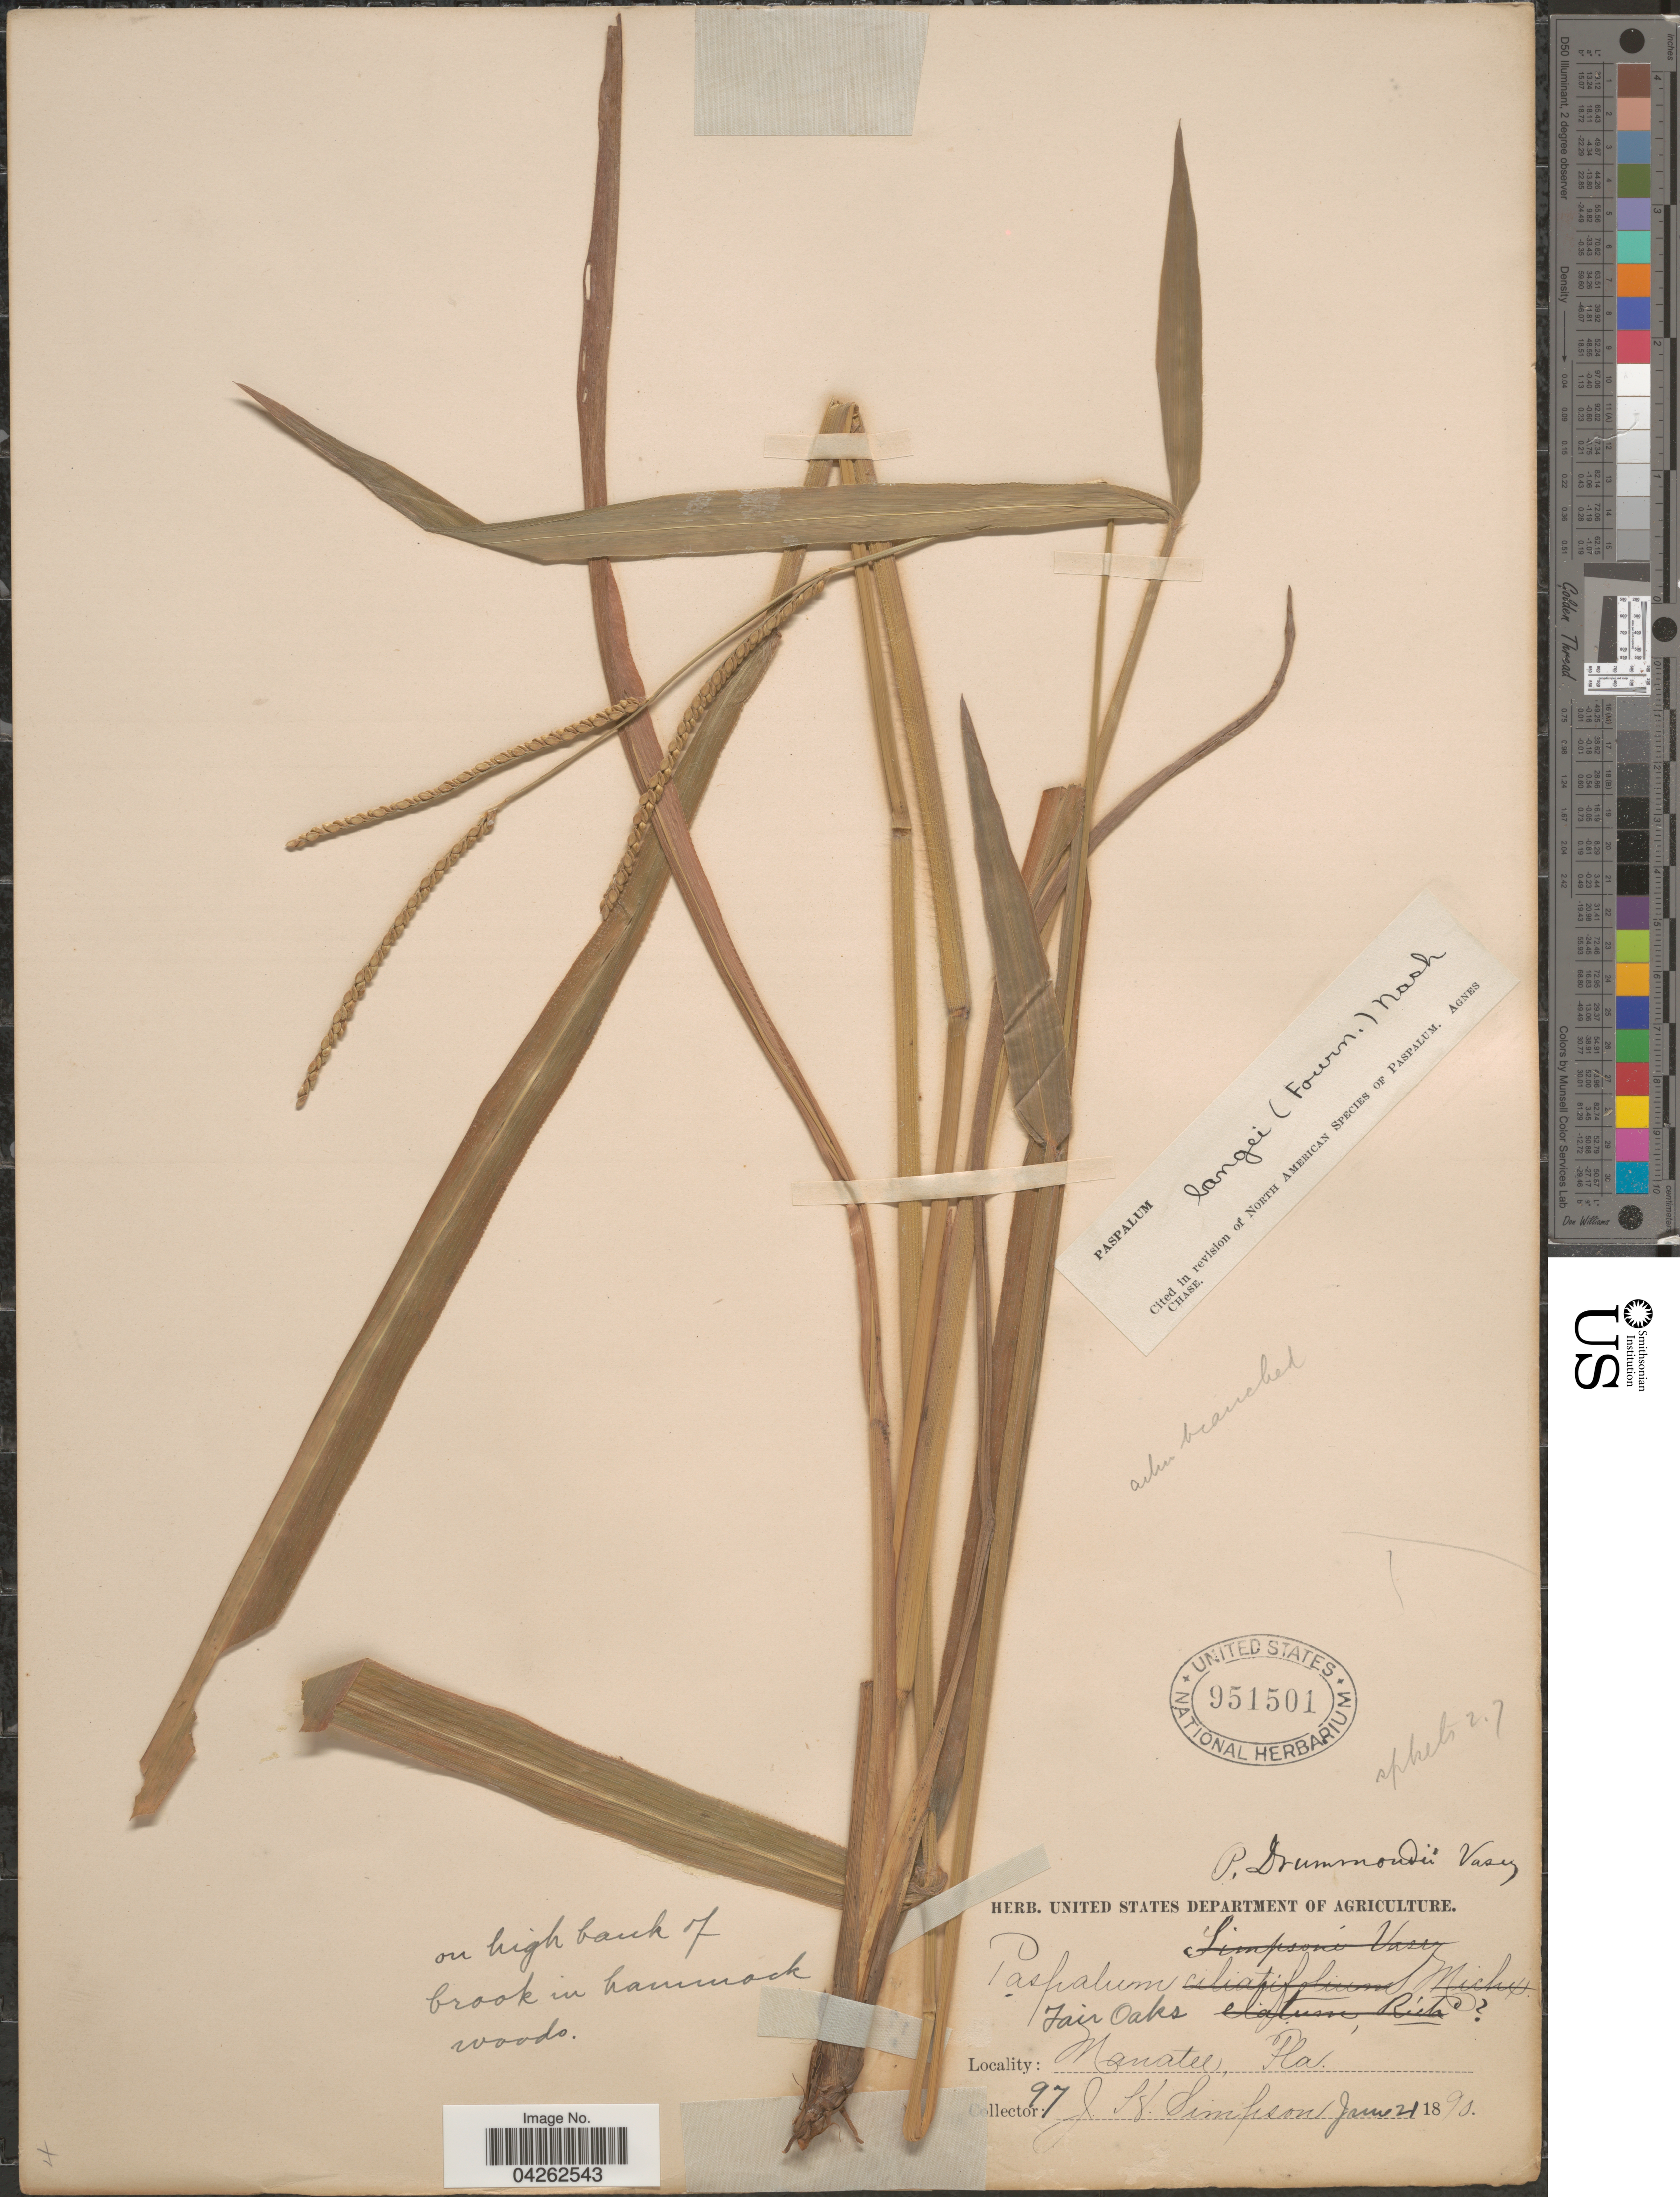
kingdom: Plantae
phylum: Tracheophyta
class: Liliopsida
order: Poales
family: Poaceae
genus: Paspalum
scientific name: Paspalum langei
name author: (E. Fourn.) Nash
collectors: J. H. Simpson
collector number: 97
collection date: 1890-06-21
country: United States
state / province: Florida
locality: Manatee.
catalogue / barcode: US 951501